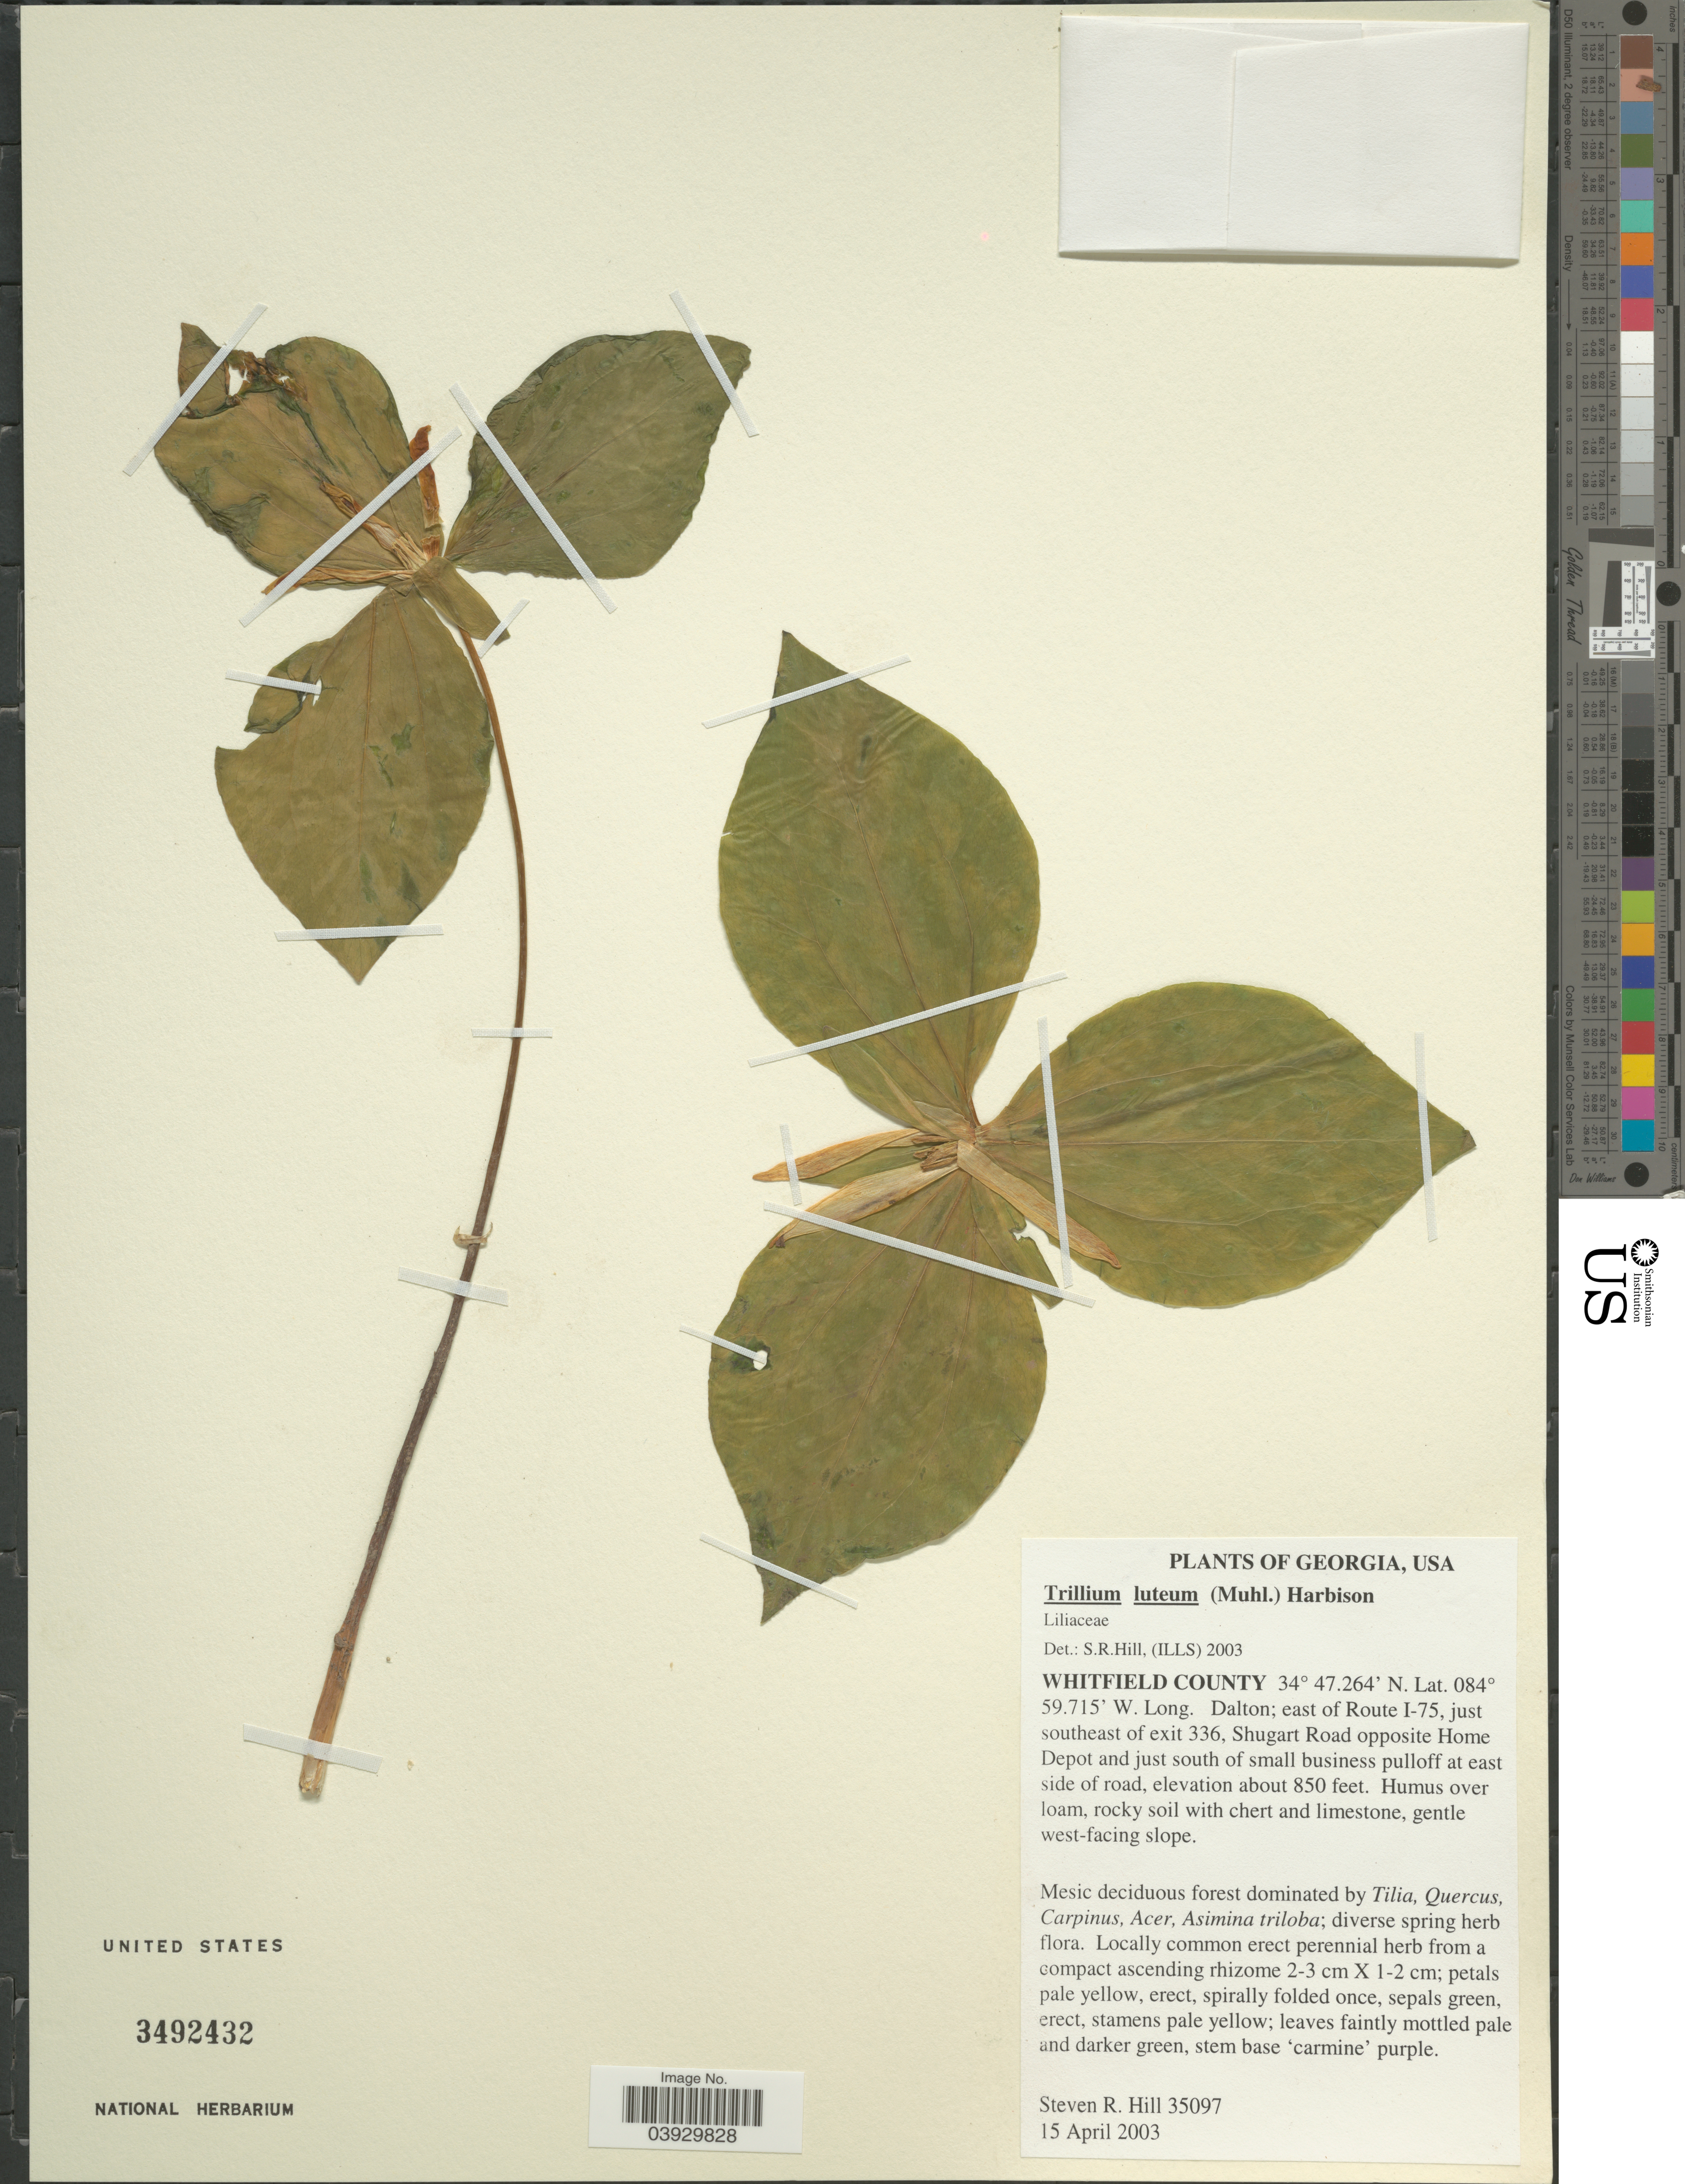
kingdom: Plantae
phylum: Tracheophyta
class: Liliopsida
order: Liliales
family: Melanthiaceae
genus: Trillium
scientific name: Trillium luteum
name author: Harb.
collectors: S. Hill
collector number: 35097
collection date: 2003-04-15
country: United States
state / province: Georgia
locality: Whitfield County. Dalton; east of Route I-75, just southeast of exit 336, Shugart Road opposite Home Depot and just south of small business pulloff at east side of road.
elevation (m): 259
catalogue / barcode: US 3492432